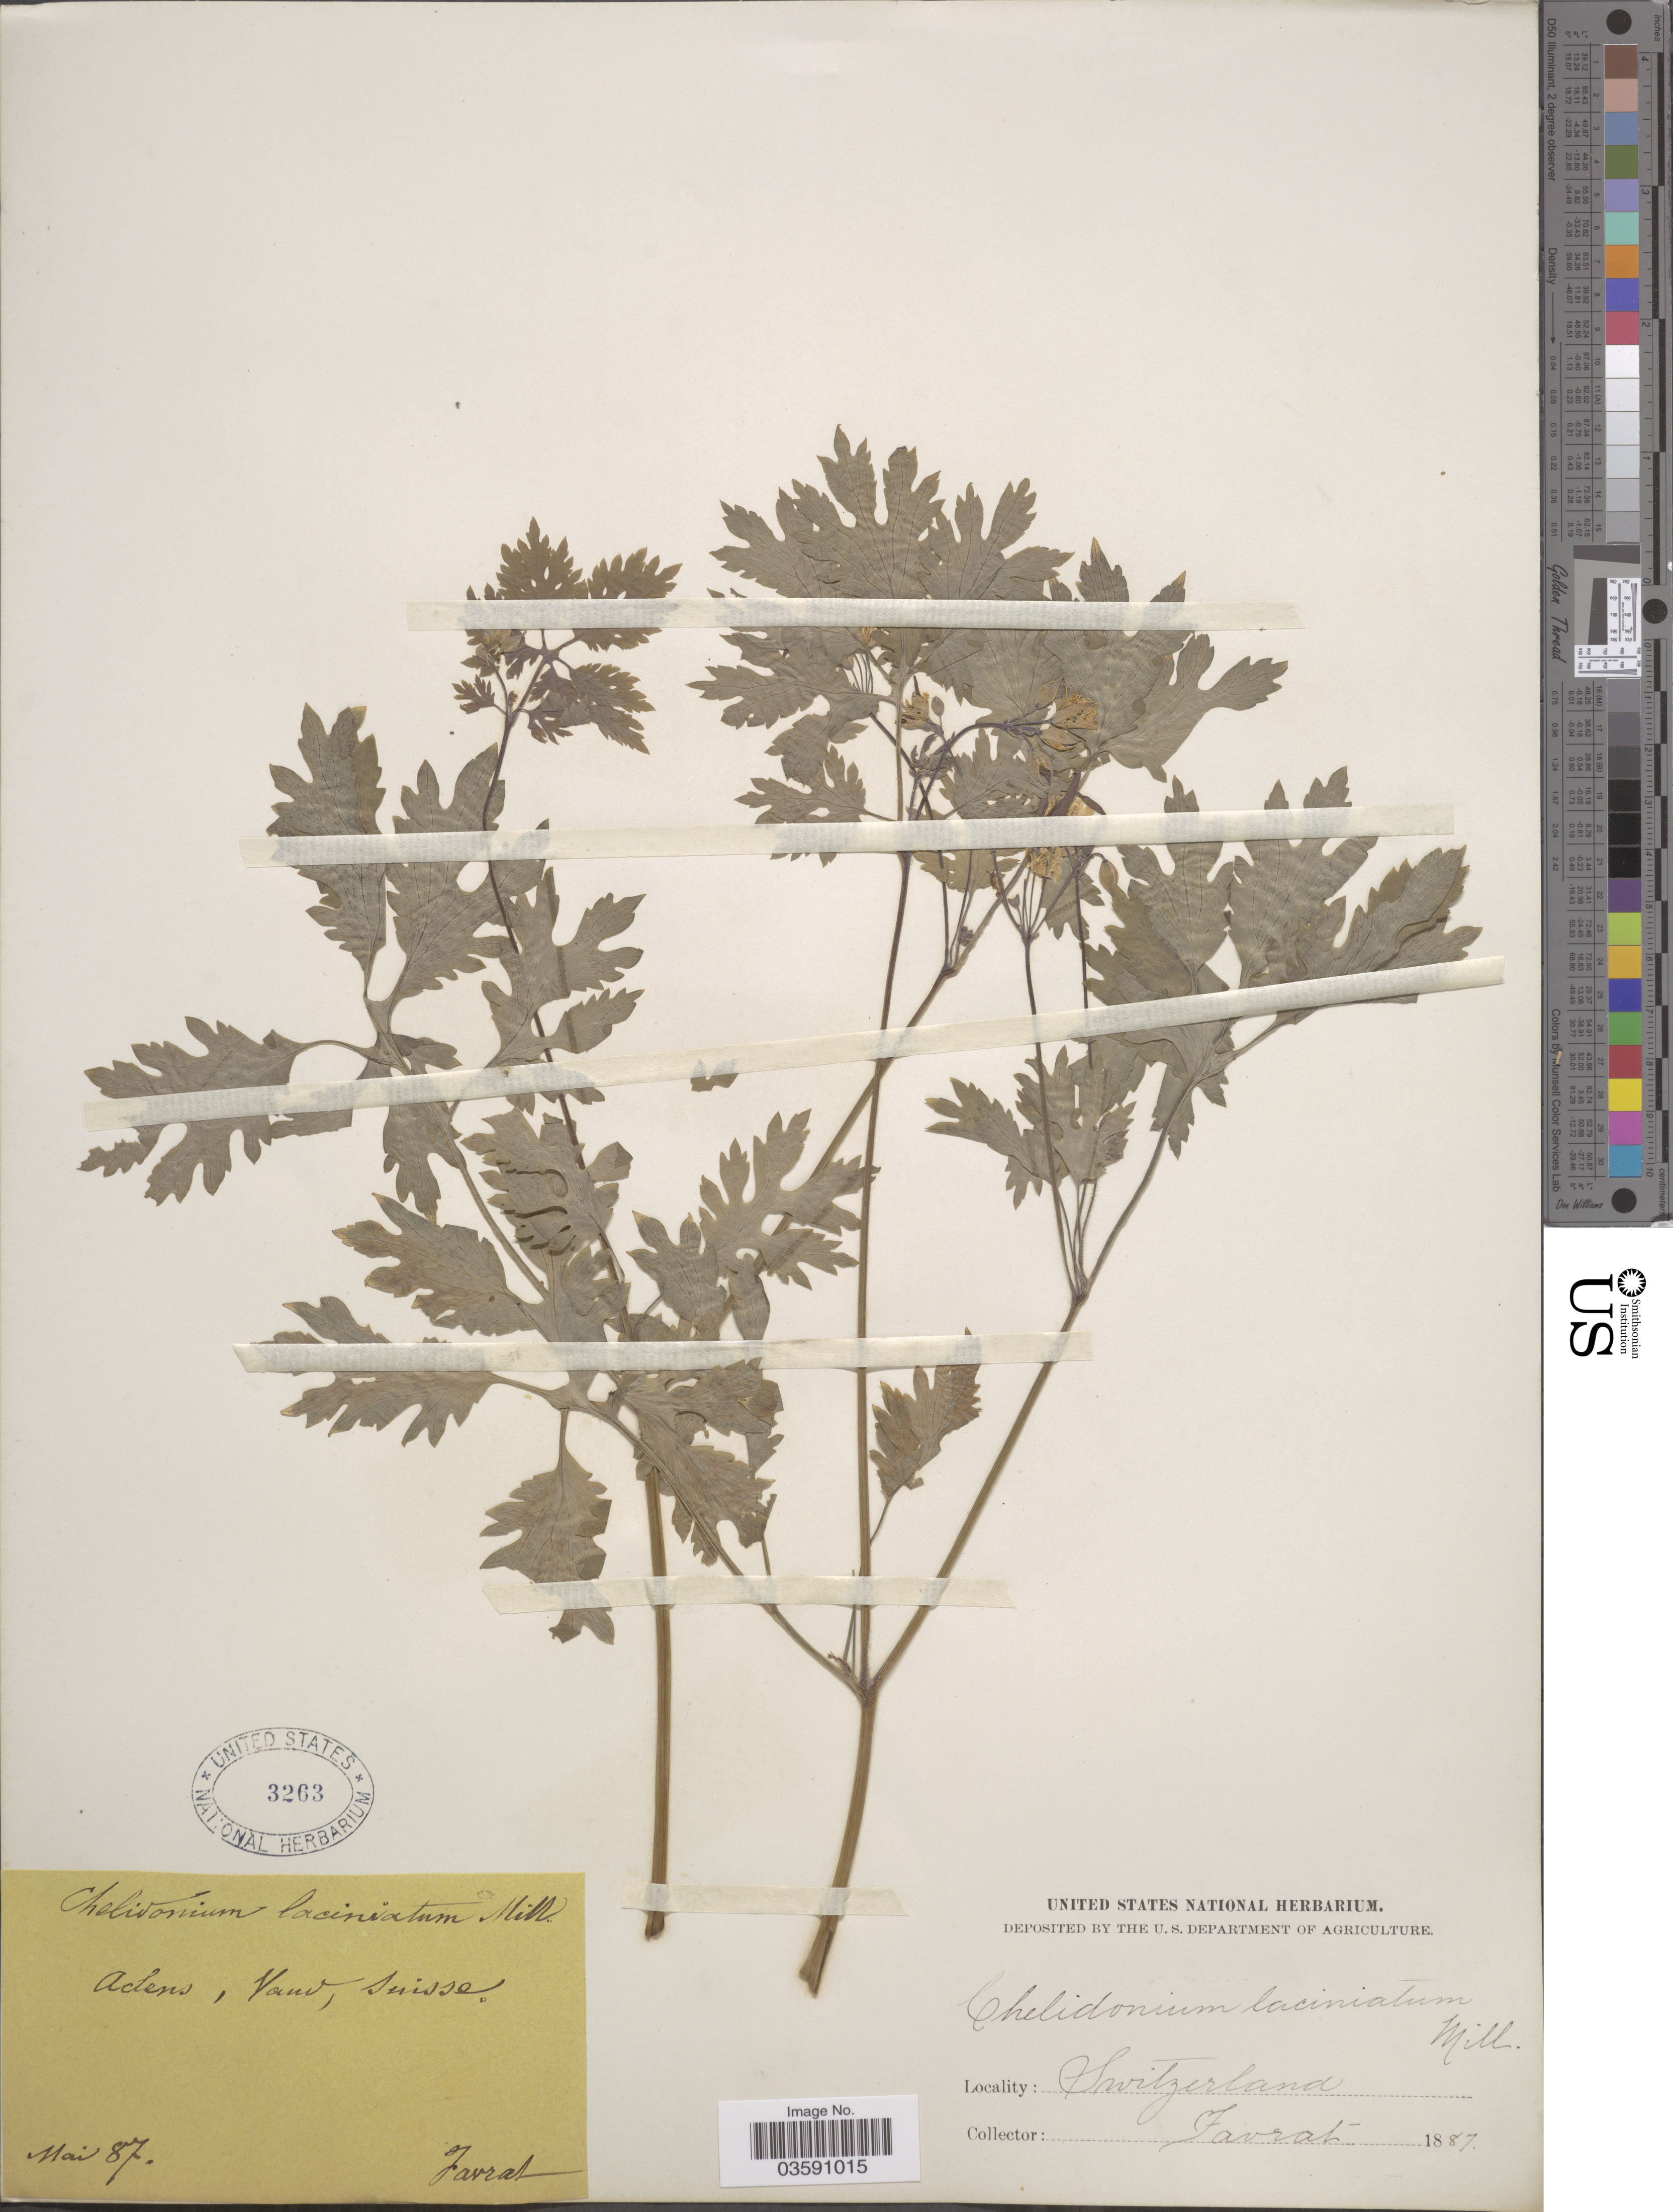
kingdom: Plantae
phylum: Tracheophyta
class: Magnoliopsida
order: Ranunculales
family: Papaveraceae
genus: Chelidonium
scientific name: Chelidonium grandiflorum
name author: DC.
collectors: L. Favrat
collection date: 1887-05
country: Switzerland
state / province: Vaud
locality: Aclens, Suisse.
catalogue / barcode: US 3263